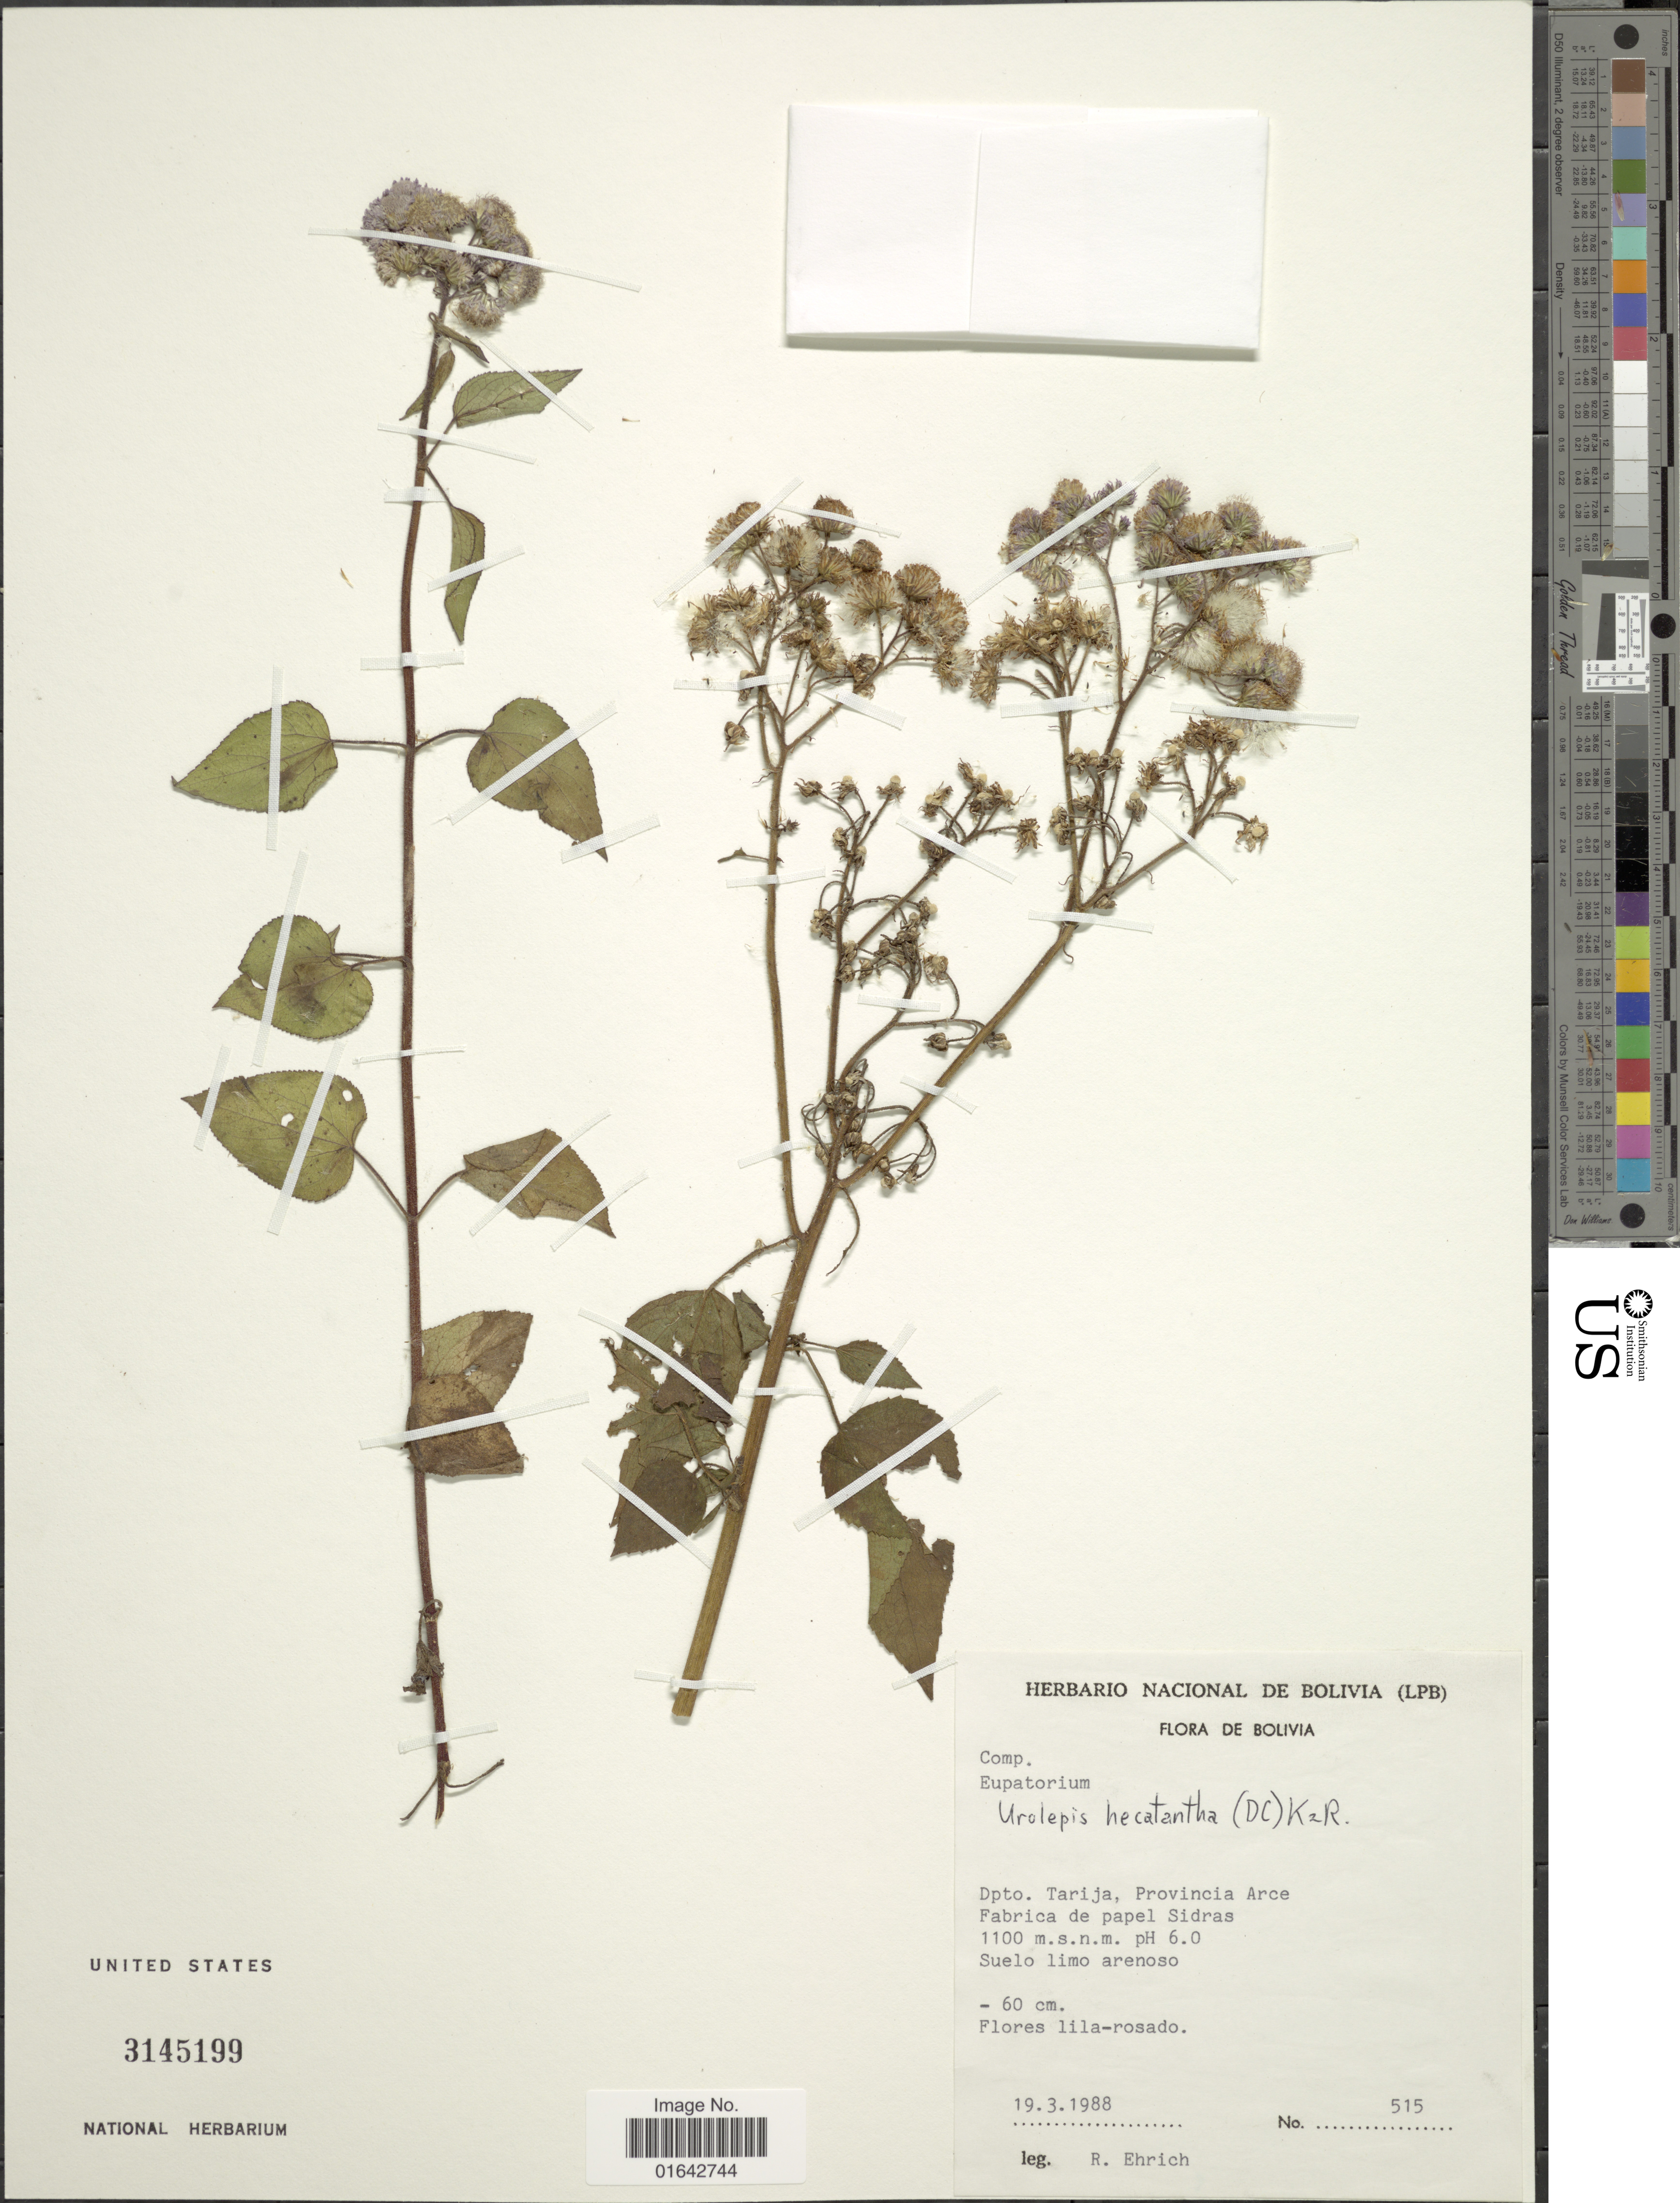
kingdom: Plantae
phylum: Tracheophyta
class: Magnoliopsida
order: Asterales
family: Asteraceae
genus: Urolepis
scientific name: Urolepis hecatantha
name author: (DC.) R.M. King & H. Rob.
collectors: R. Ehrich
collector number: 515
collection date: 1988-03-19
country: Bolivia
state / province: Tarija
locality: Dpto. Tarija, Provincia Arce Fabrica de papel Sidras, pH 6.0 Suelo limo arenoso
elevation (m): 1100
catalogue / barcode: US 3145199